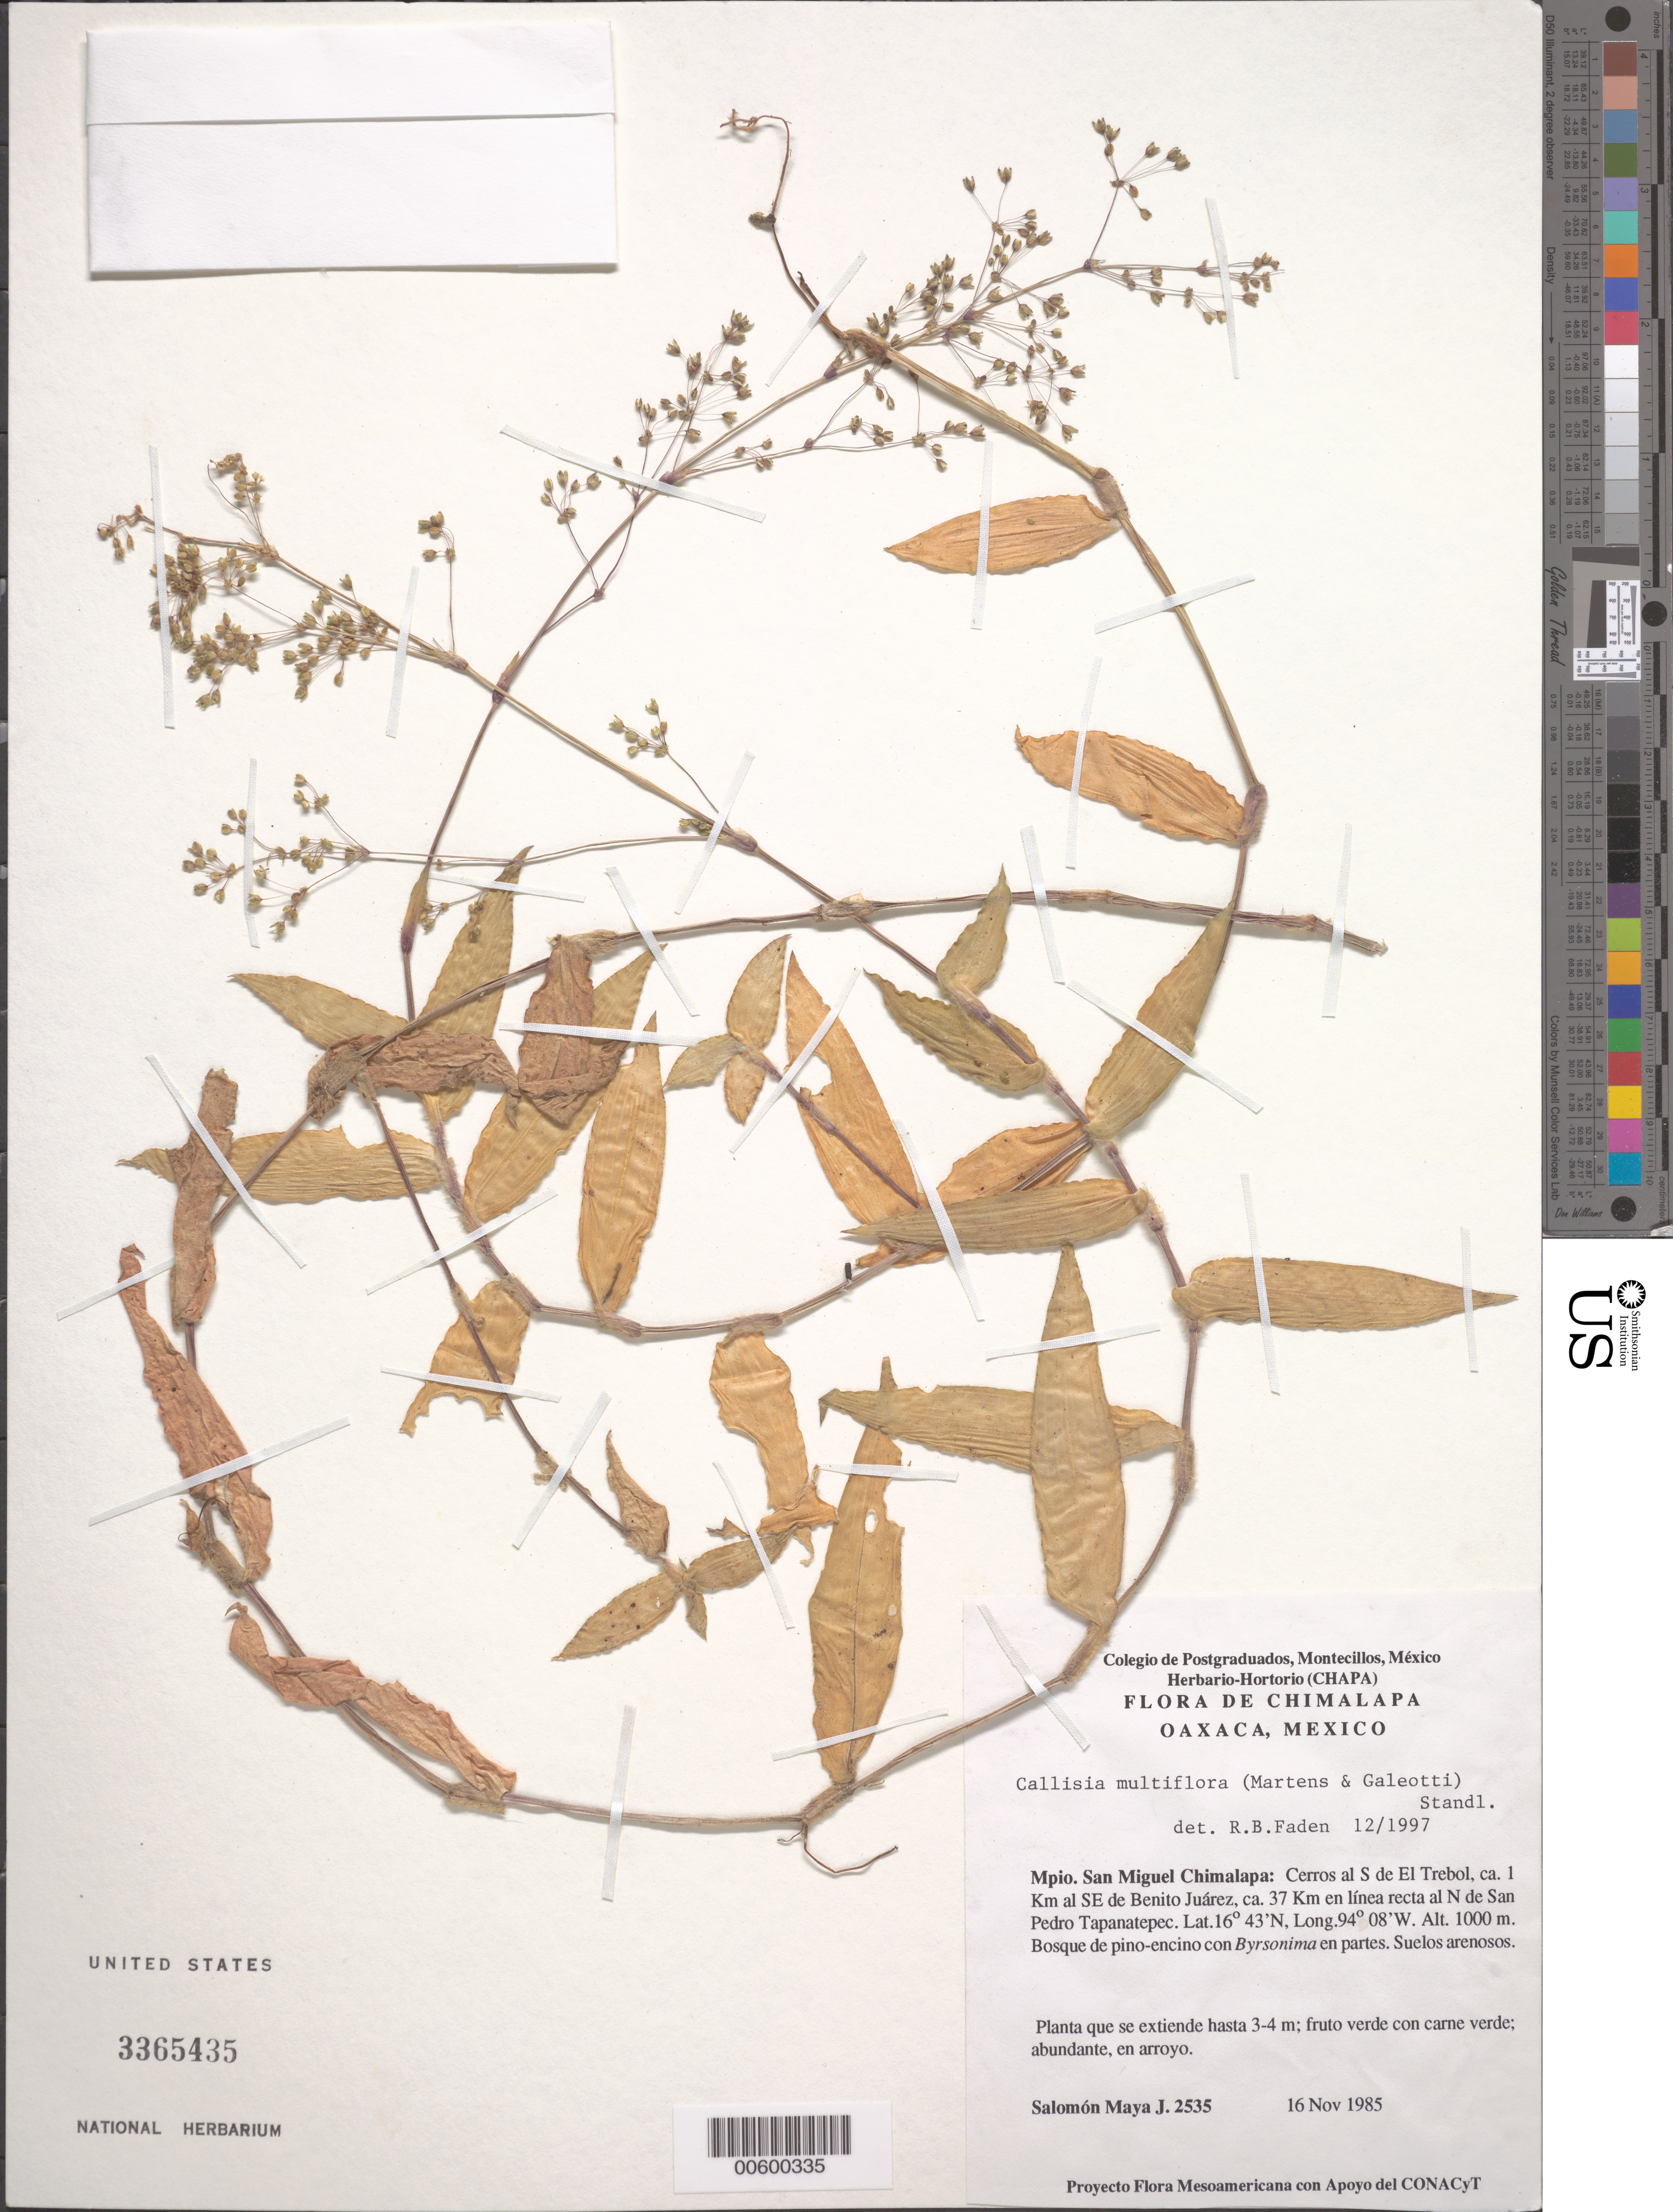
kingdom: Plantae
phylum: Tracheophyta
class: Liliopsida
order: Commelinales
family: Commelinaceae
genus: Callisia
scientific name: Callisia multiflora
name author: (M. Martens & Galeotti) Standl.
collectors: S. Maya J.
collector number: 2535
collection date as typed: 16 Nov 1985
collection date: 1985-11-16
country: Mexico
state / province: Oaxaca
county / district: San Miguel Chimalapa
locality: San miguel chimalapa, cerros and S of el trebol, SE of benito juarez, N of san pedro tapanatepec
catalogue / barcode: US 3365435